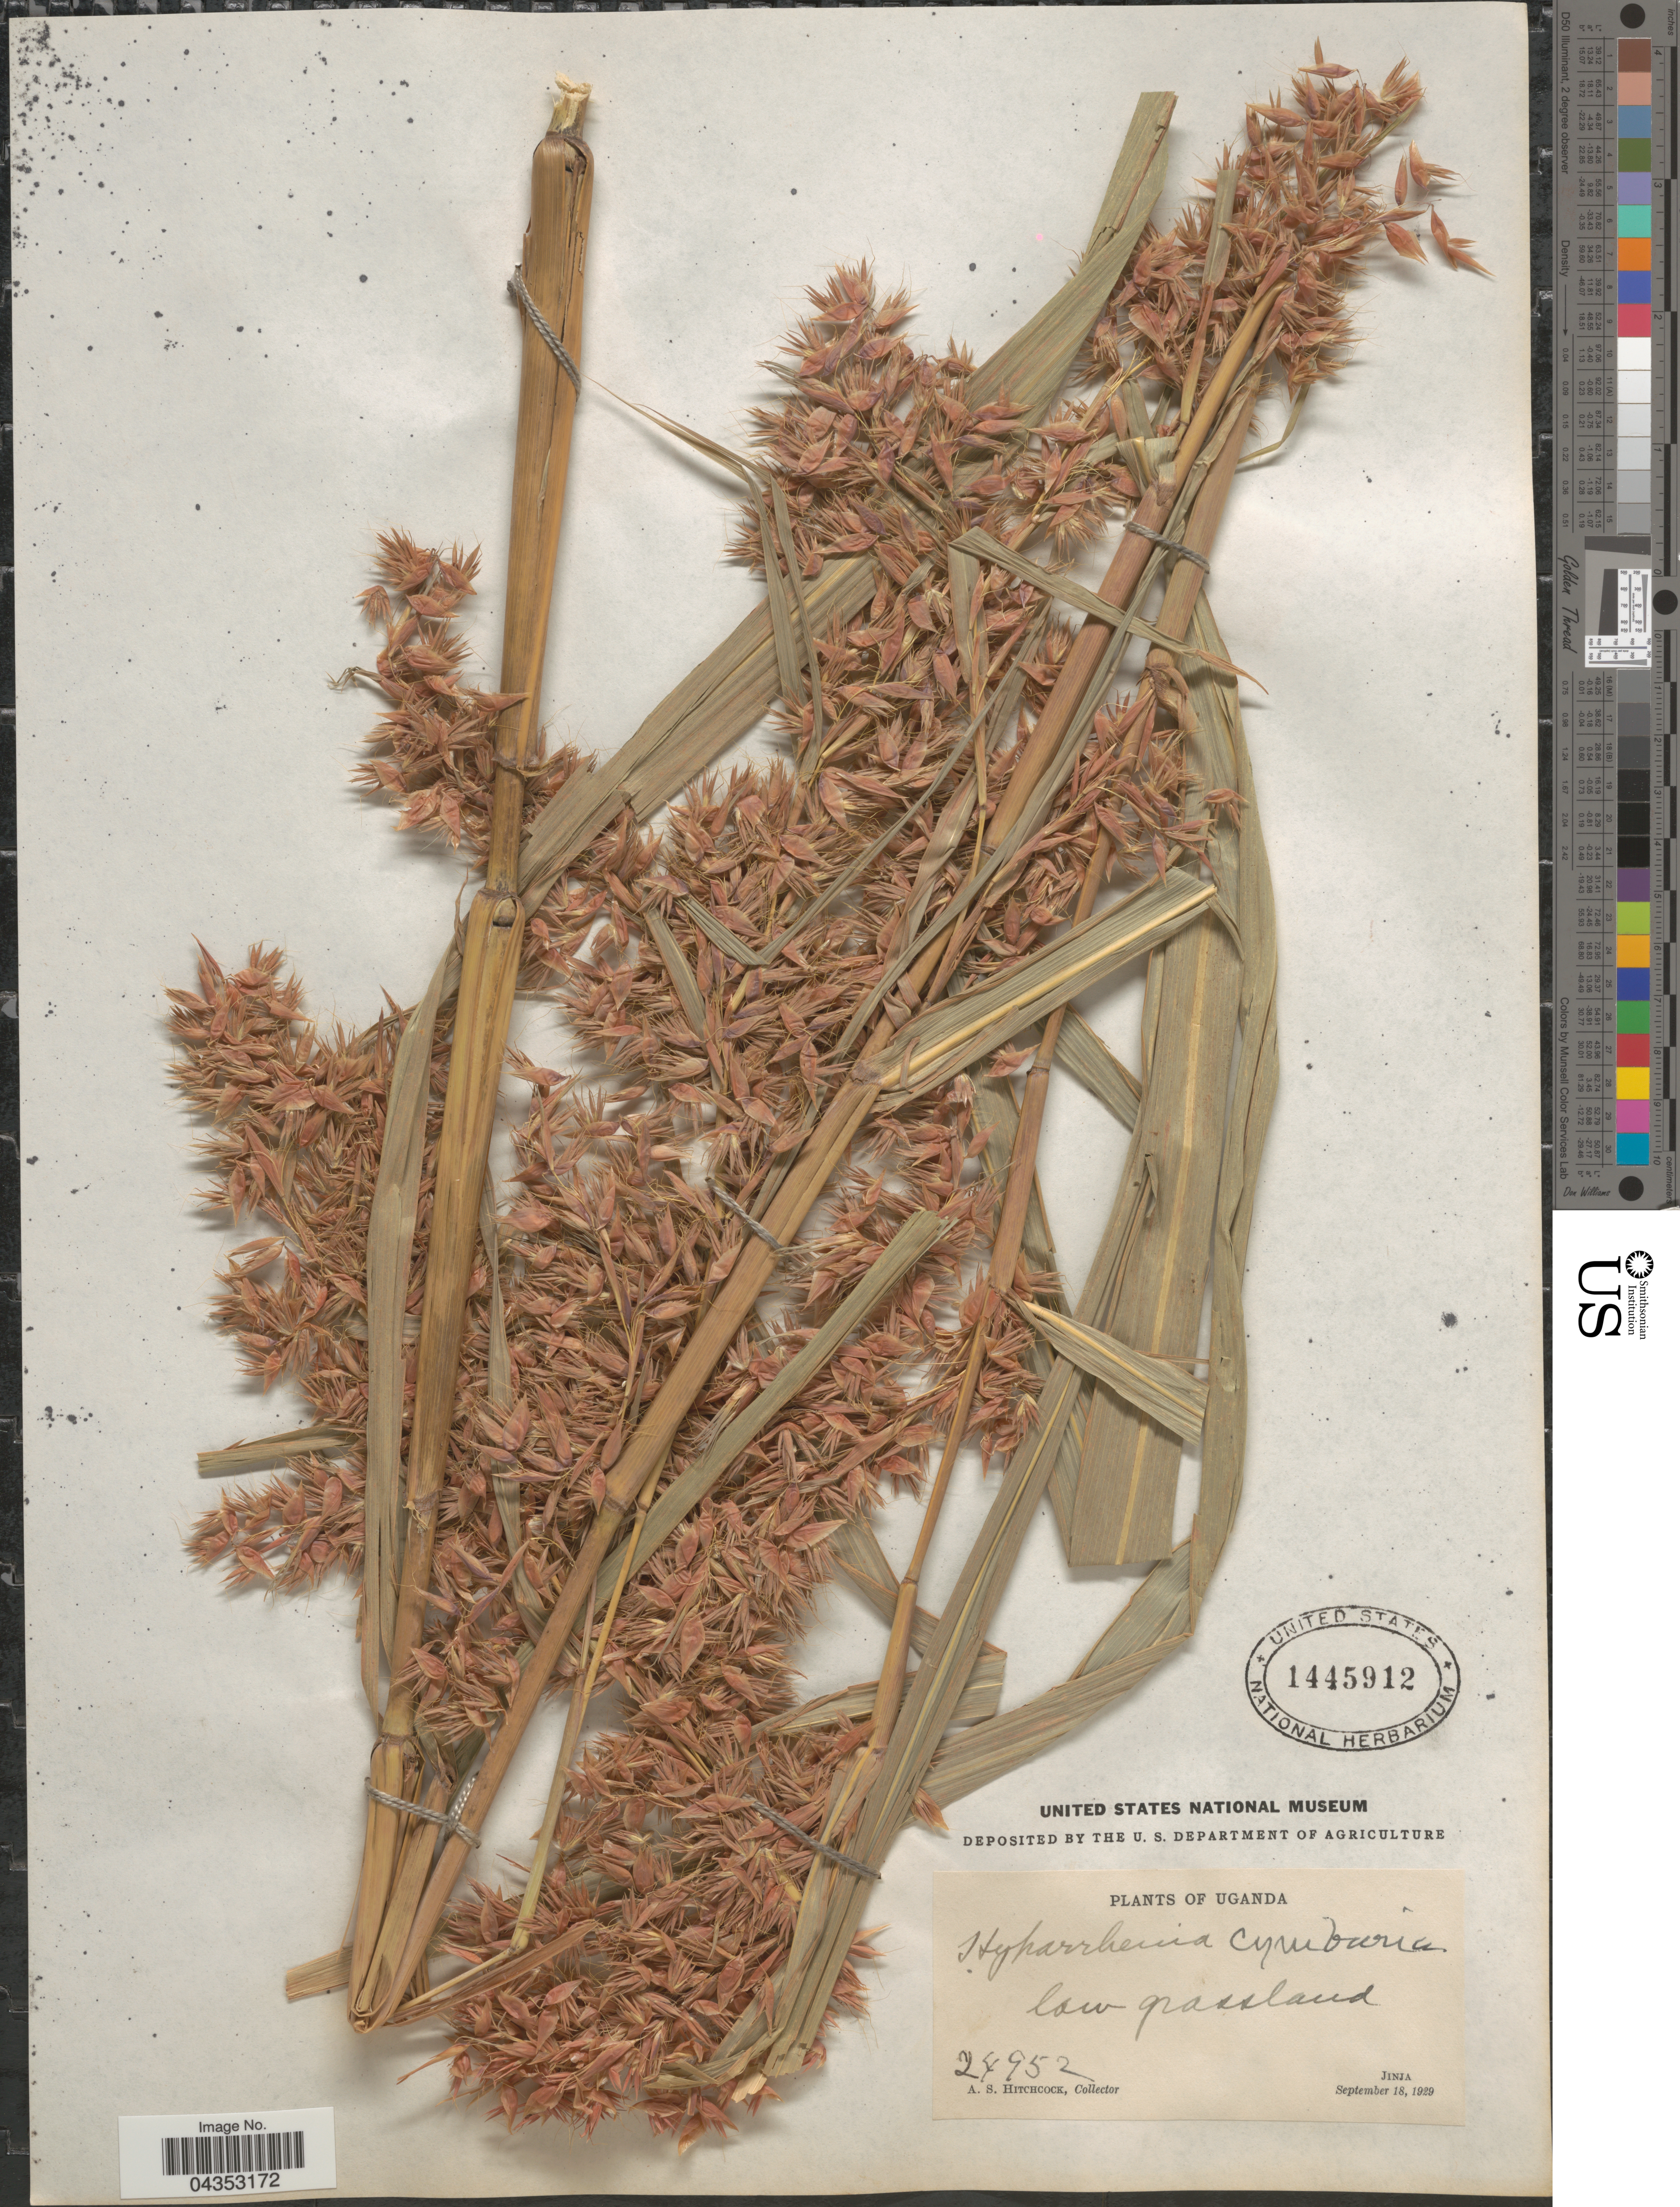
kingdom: Plantae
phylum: Tracheophyta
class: Liliopsida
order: Poales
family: Poaceae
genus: Hyparrhenia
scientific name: Hyparrhenia cymbaria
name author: (L.) Stapf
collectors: A. S. Hitchcock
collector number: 24952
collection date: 1929-09-18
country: Uganda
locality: Low grassland. Jinja.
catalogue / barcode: US 1445912